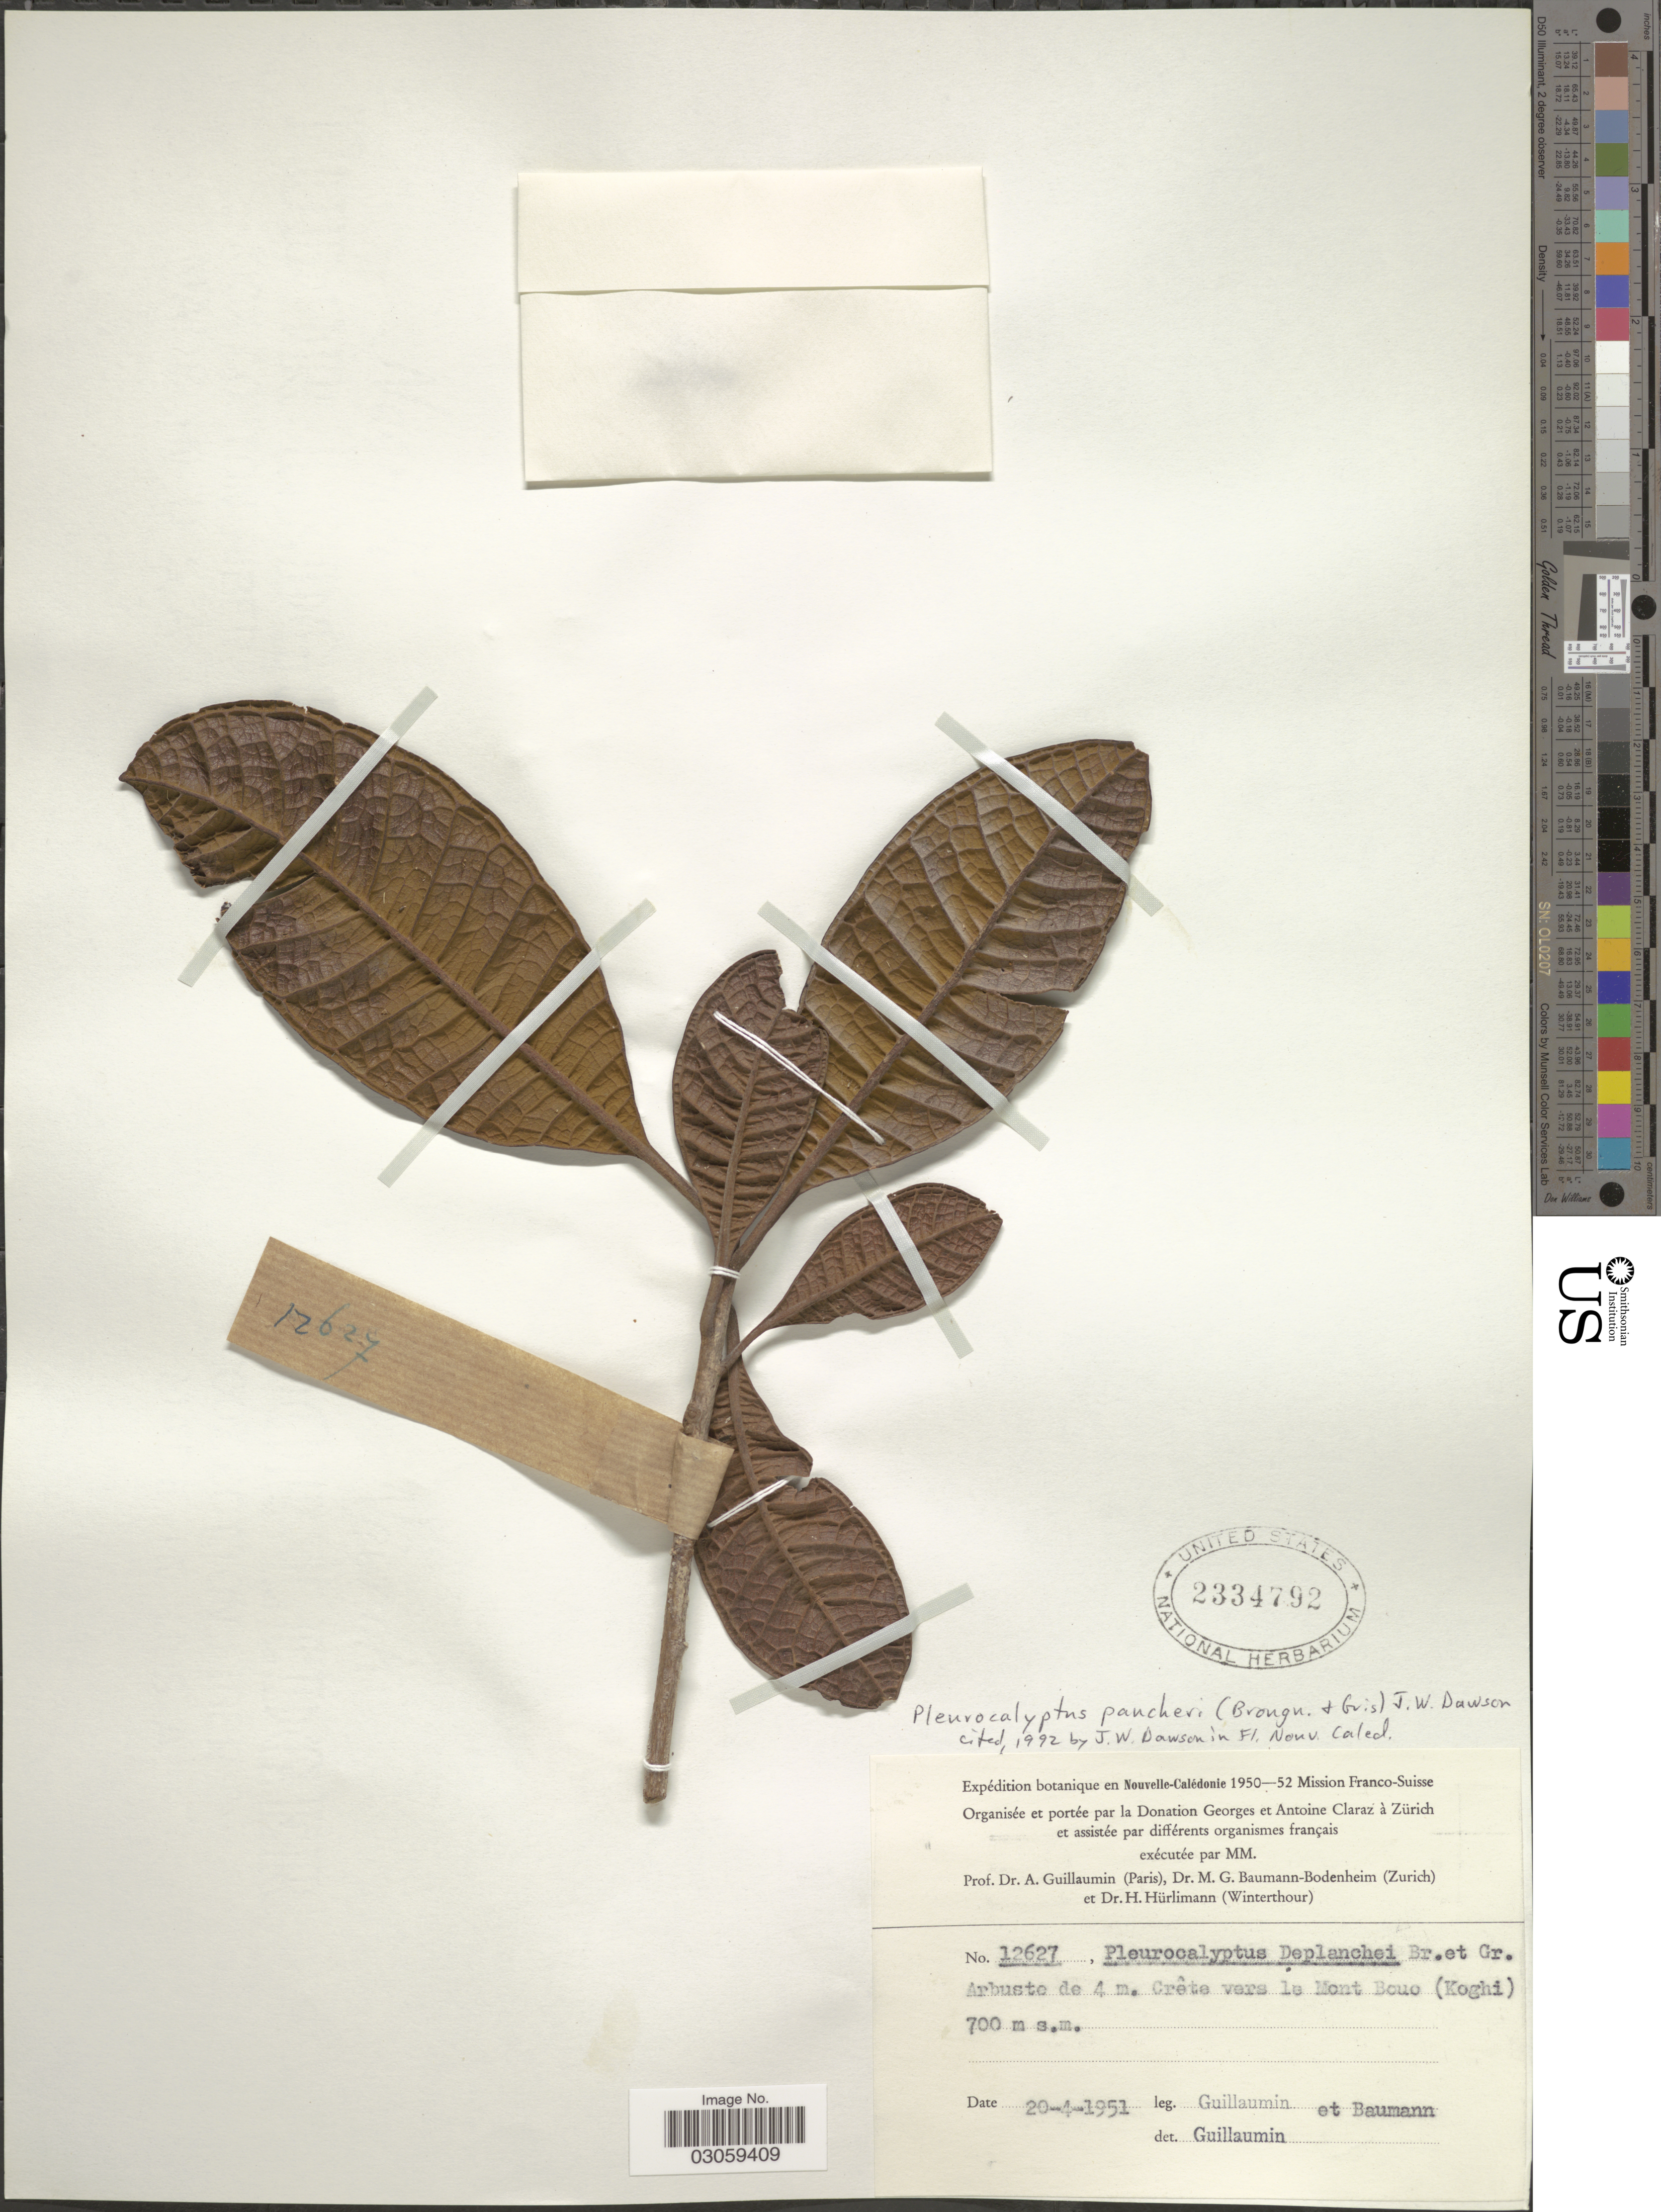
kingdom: Plantae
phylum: Tracheophyta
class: Magnoliopsida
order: Myrtales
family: Myrtaceae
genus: Pleurocalyptus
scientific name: Pleurocalyptus pancheri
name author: (Brongn. & Gris) J.W. Dawson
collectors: A. Guillaumin & M. G. Baumann-Bodenheim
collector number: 12627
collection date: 1951-04-20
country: New Caledonia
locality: En Nouvelle-Calédonie. Crête vers le Mont Bouo (Koghi).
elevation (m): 700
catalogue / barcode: US 2334792